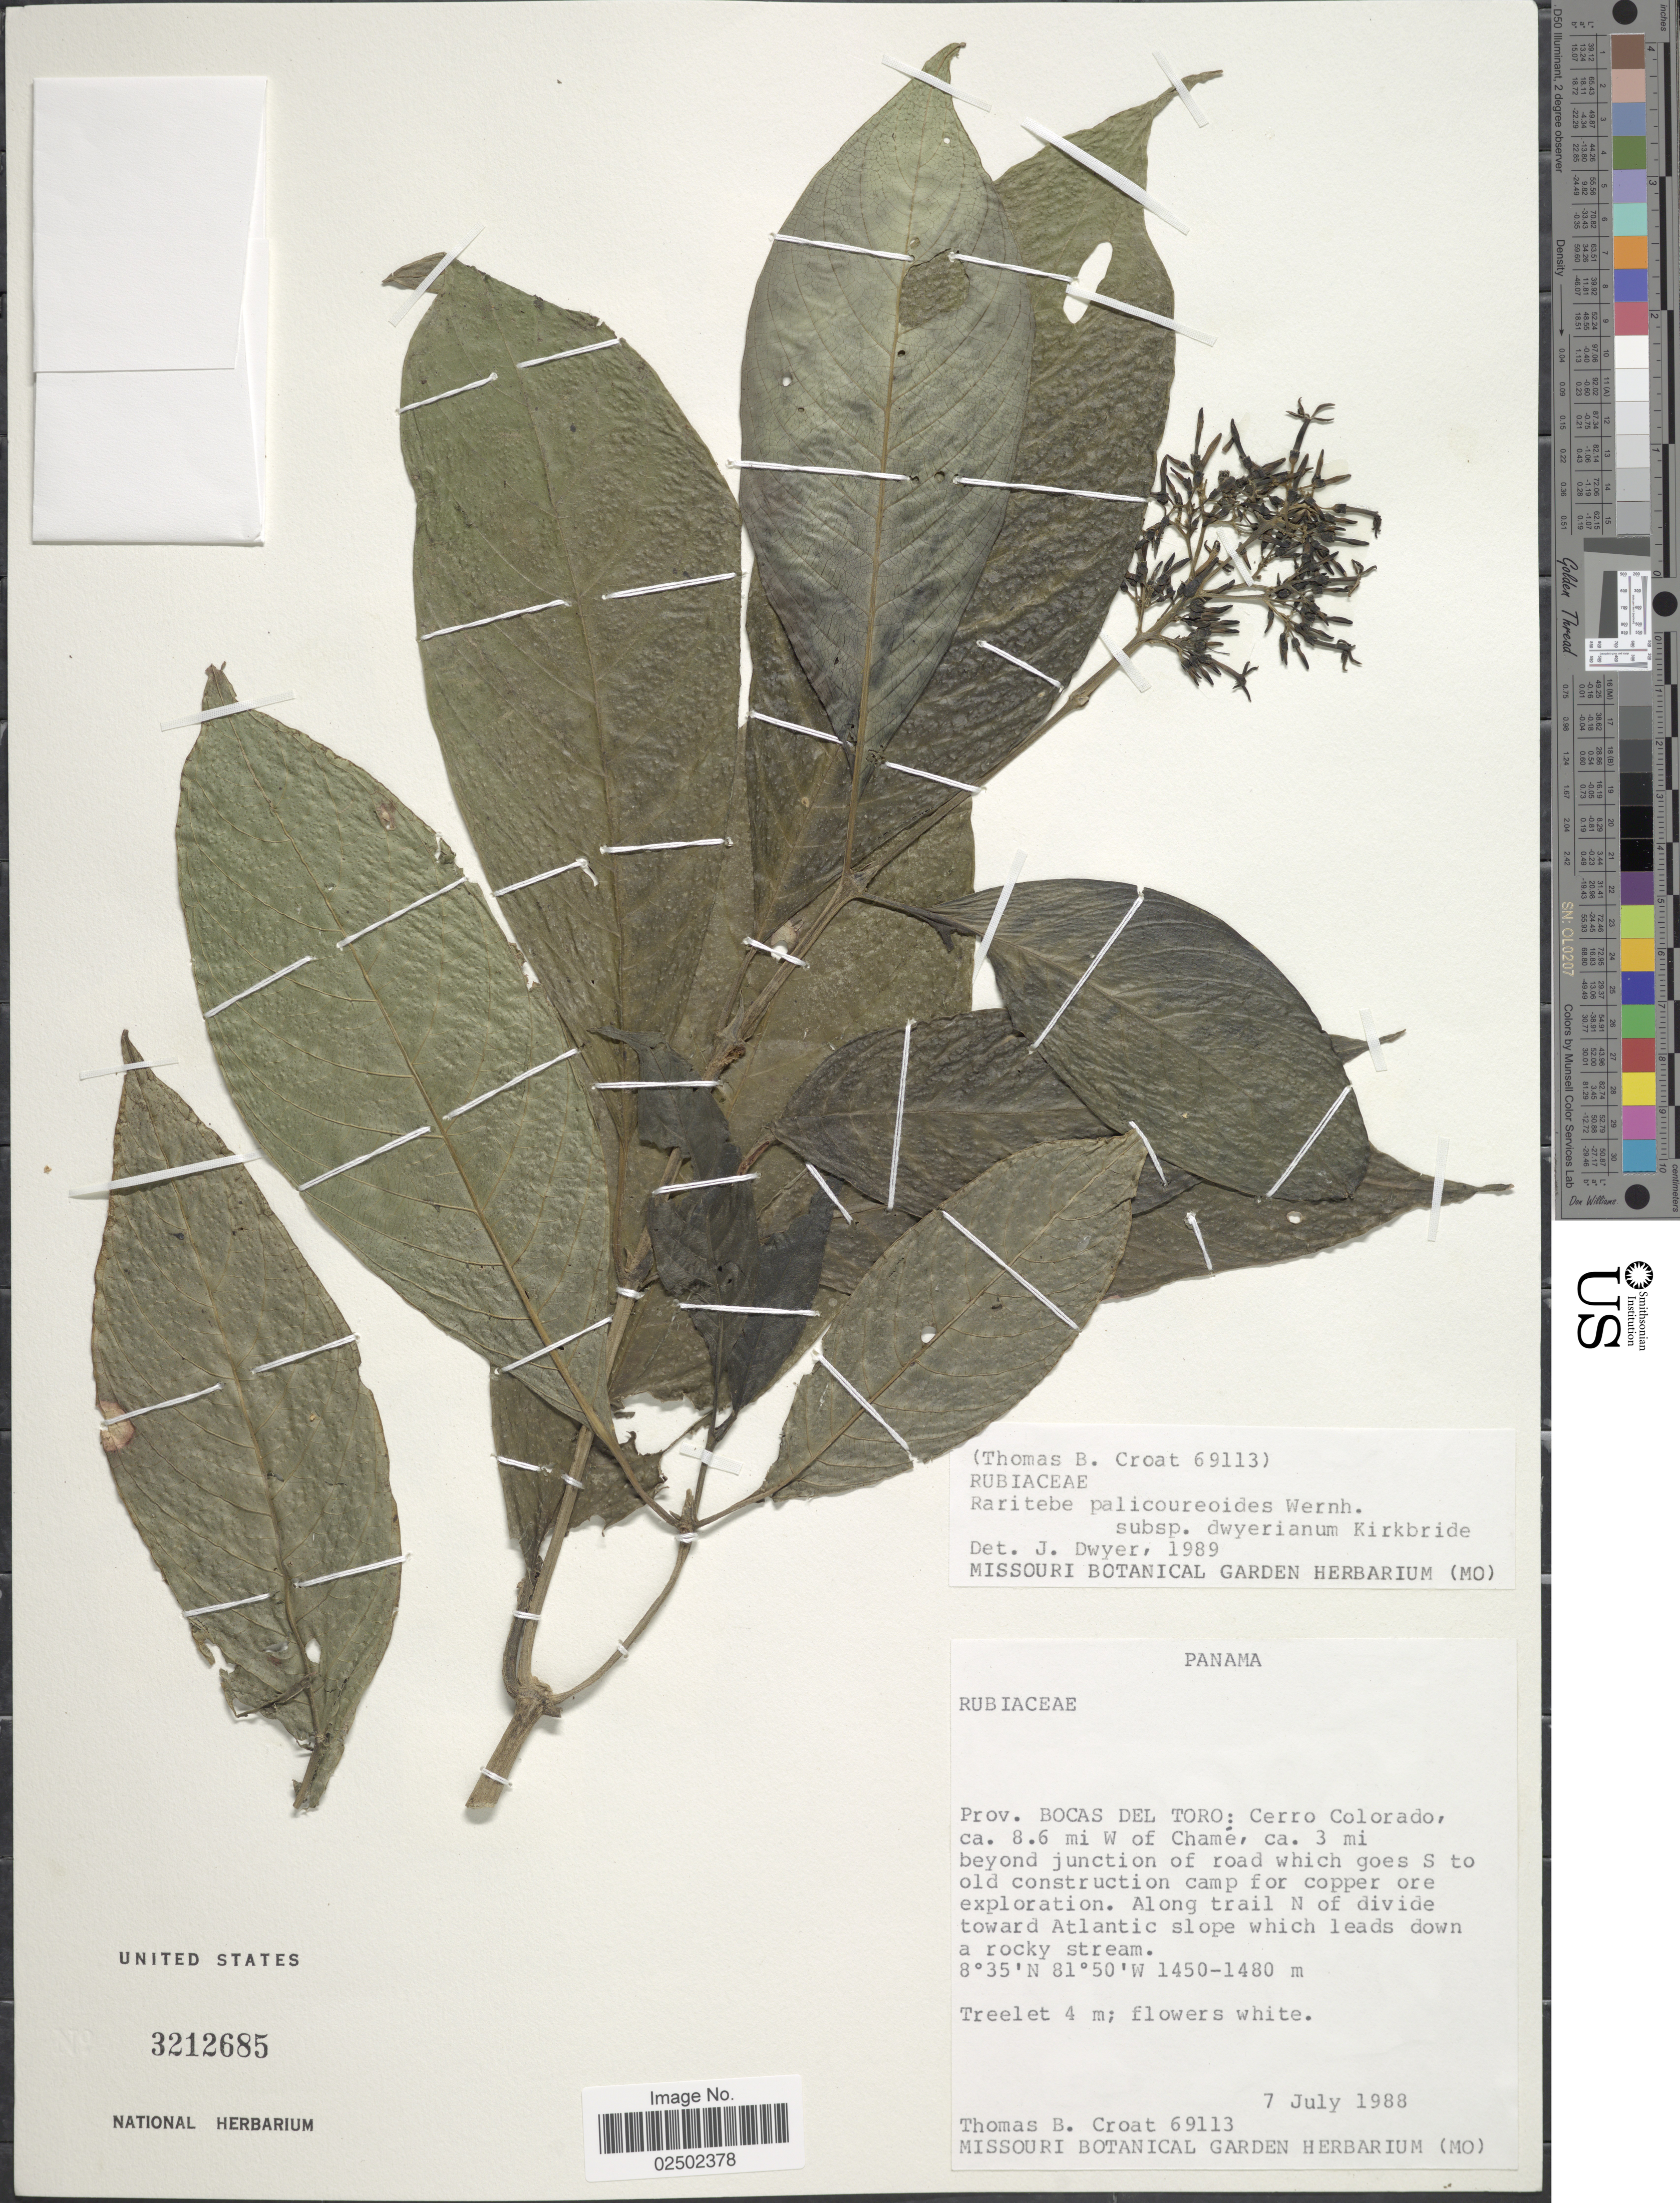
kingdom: Plantae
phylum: Tracheophyta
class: Magnoliopsida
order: Gentianales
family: Rubiaceae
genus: Raritebe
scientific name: Raritebe palicoureoides subsp. dwyeranum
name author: J.H. Kirkbr.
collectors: T. B. Croat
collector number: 69113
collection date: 1988-07-07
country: Panama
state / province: Bocas del Toro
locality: Cerro Colorado, ca. 8.6 mi W of Chame, ca. 3 mi beyond junction of road which goes S to old construction camp for copper ore exploration. Along trail N of divide toward Atlantic slope which leads down a rocky stream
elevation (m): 1450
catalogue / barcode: US 3212685